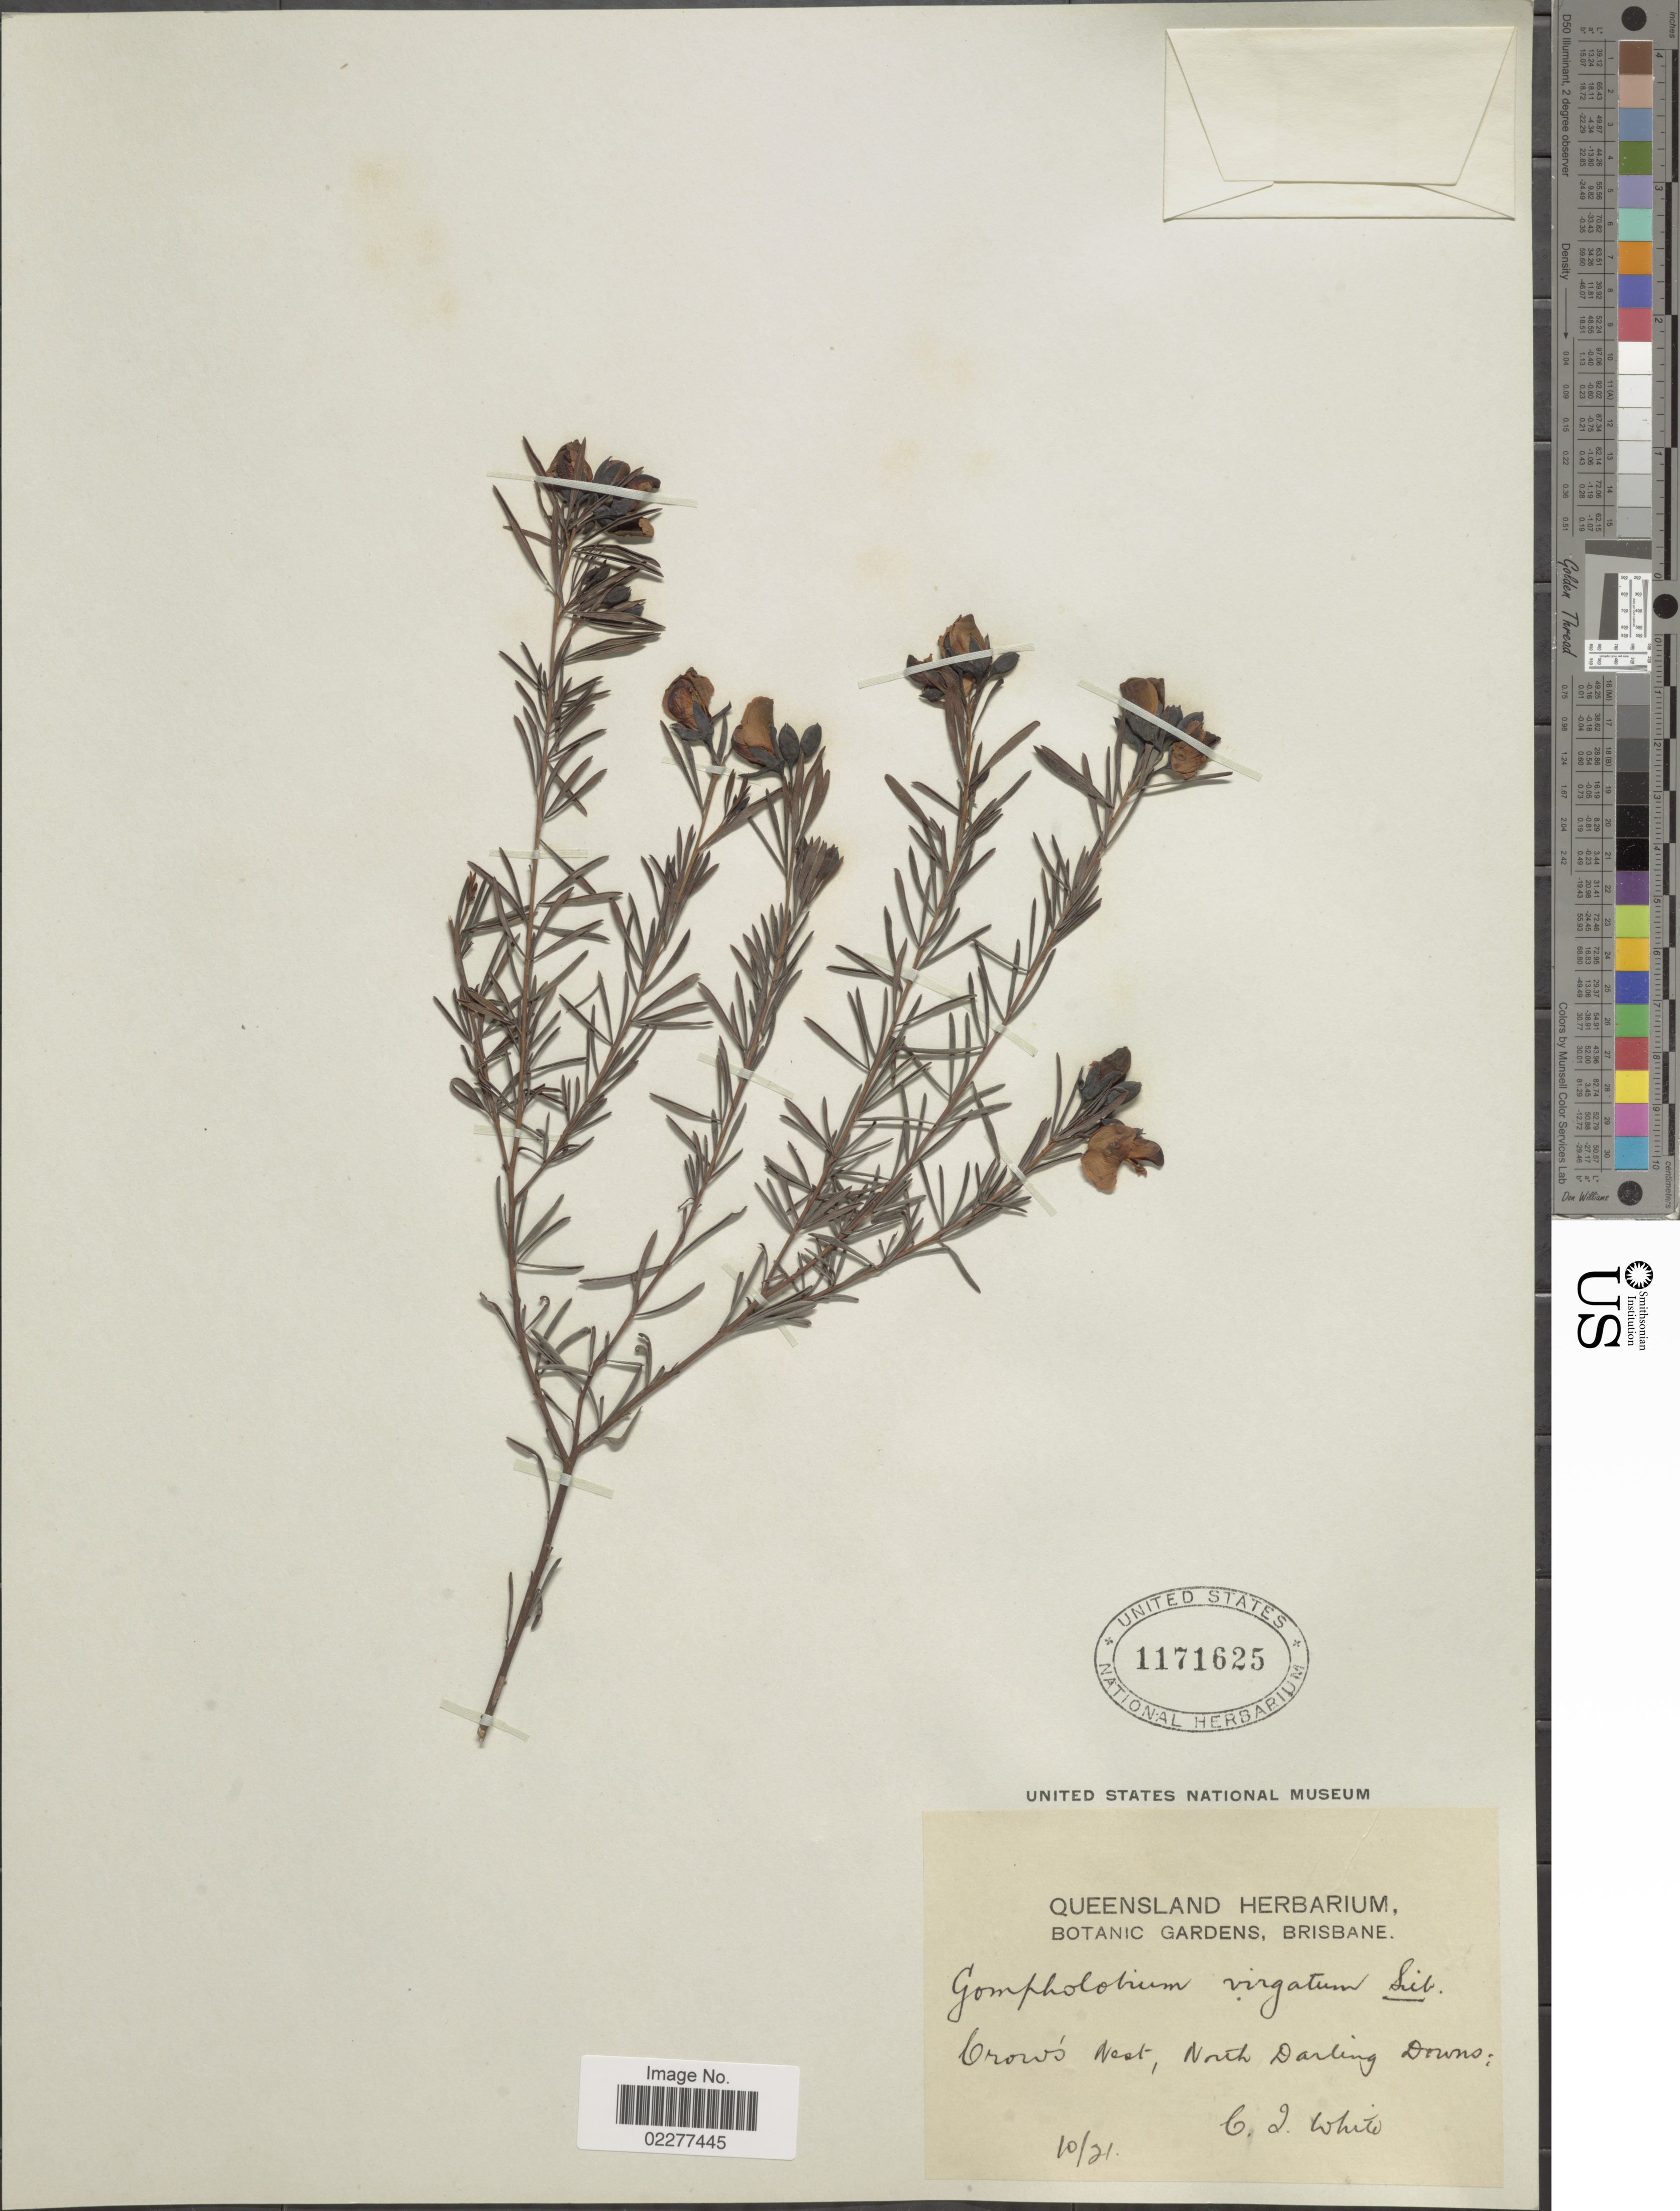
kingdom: Plantae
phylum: Tracheophyta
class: Magnoliopsida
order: Fabales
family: Fabaceae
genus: Gompholobium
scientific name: Gompholobium virgatum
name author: DC.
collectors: C. T. White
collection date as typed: Transcribed d/m/y: /10/21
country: Australia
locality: Crows Nest, North Darling Downs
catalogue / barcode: US 1171625